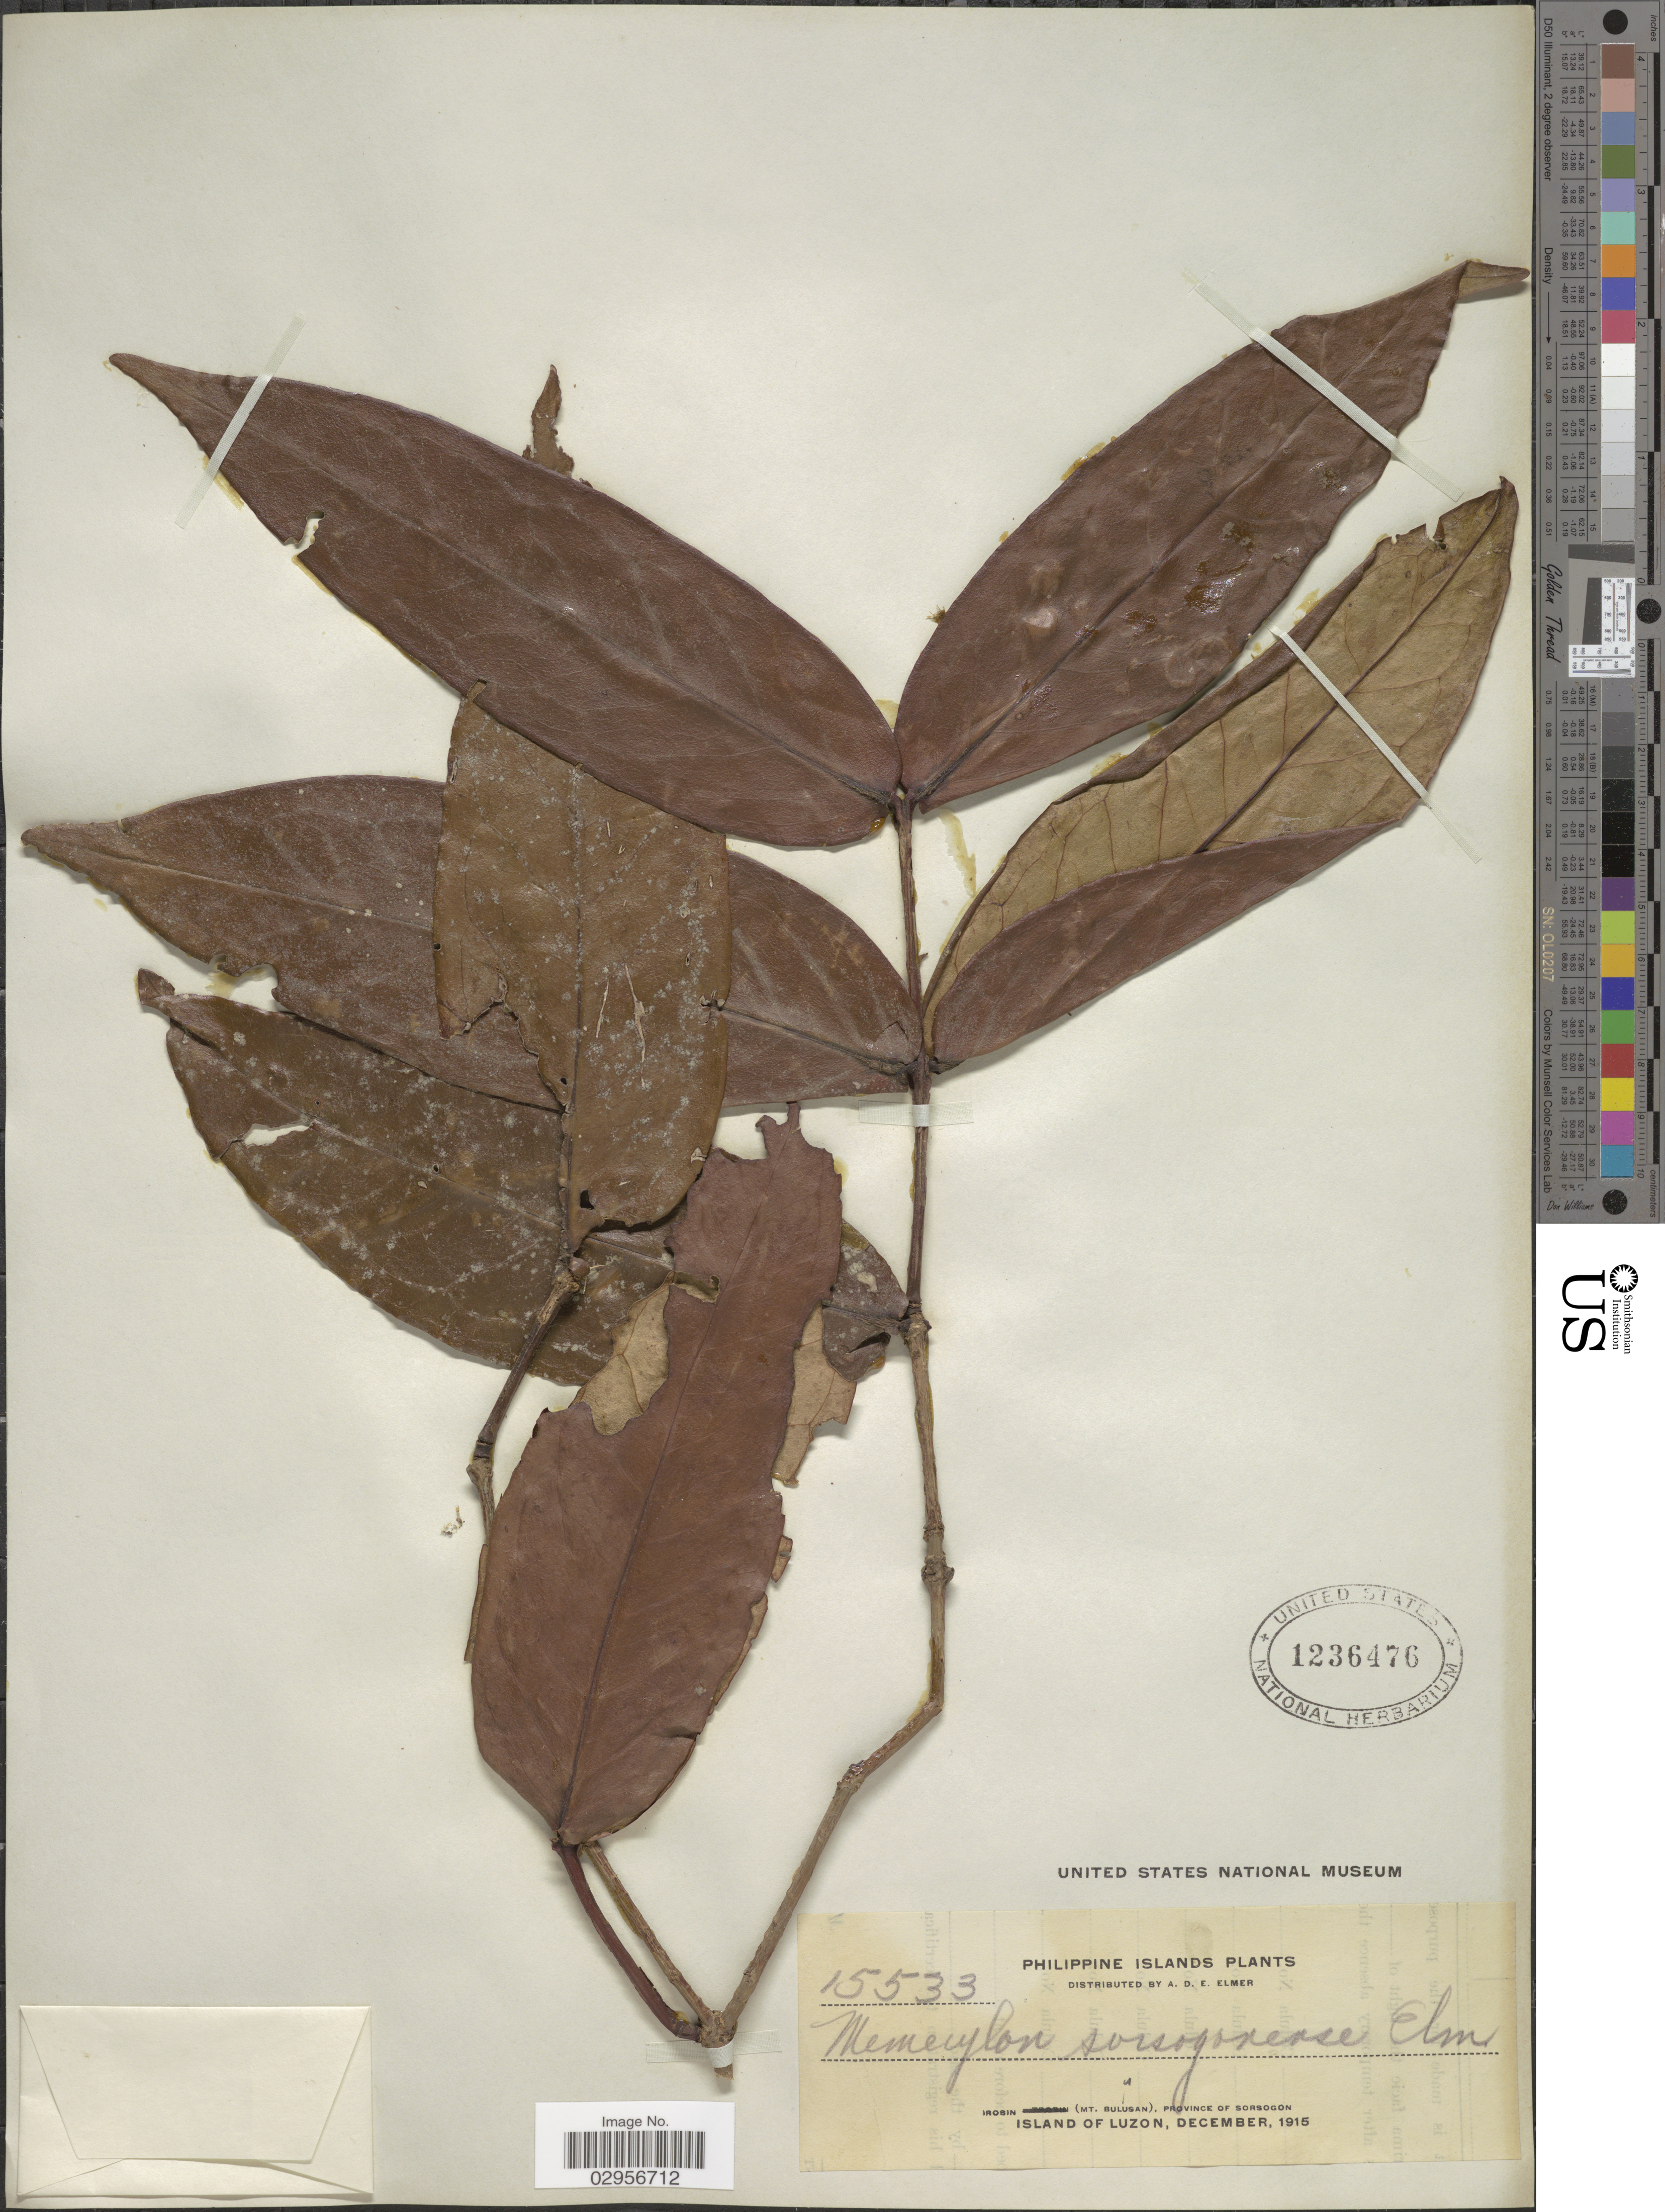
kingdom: Plantae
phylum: Tracheophyta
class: Magnoliopsida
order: Myrtales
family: Melastomataceae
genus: Memecylon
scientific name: Memecylon sorsogonense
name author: Elmer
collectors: A. D. E. Elmer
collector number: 15533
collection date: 1915-12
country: Philippines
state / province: Bicol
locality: Irosin (Mt. Bulusan), Province of Sorsogon, Island of Luzon.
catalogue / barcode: US 1236476